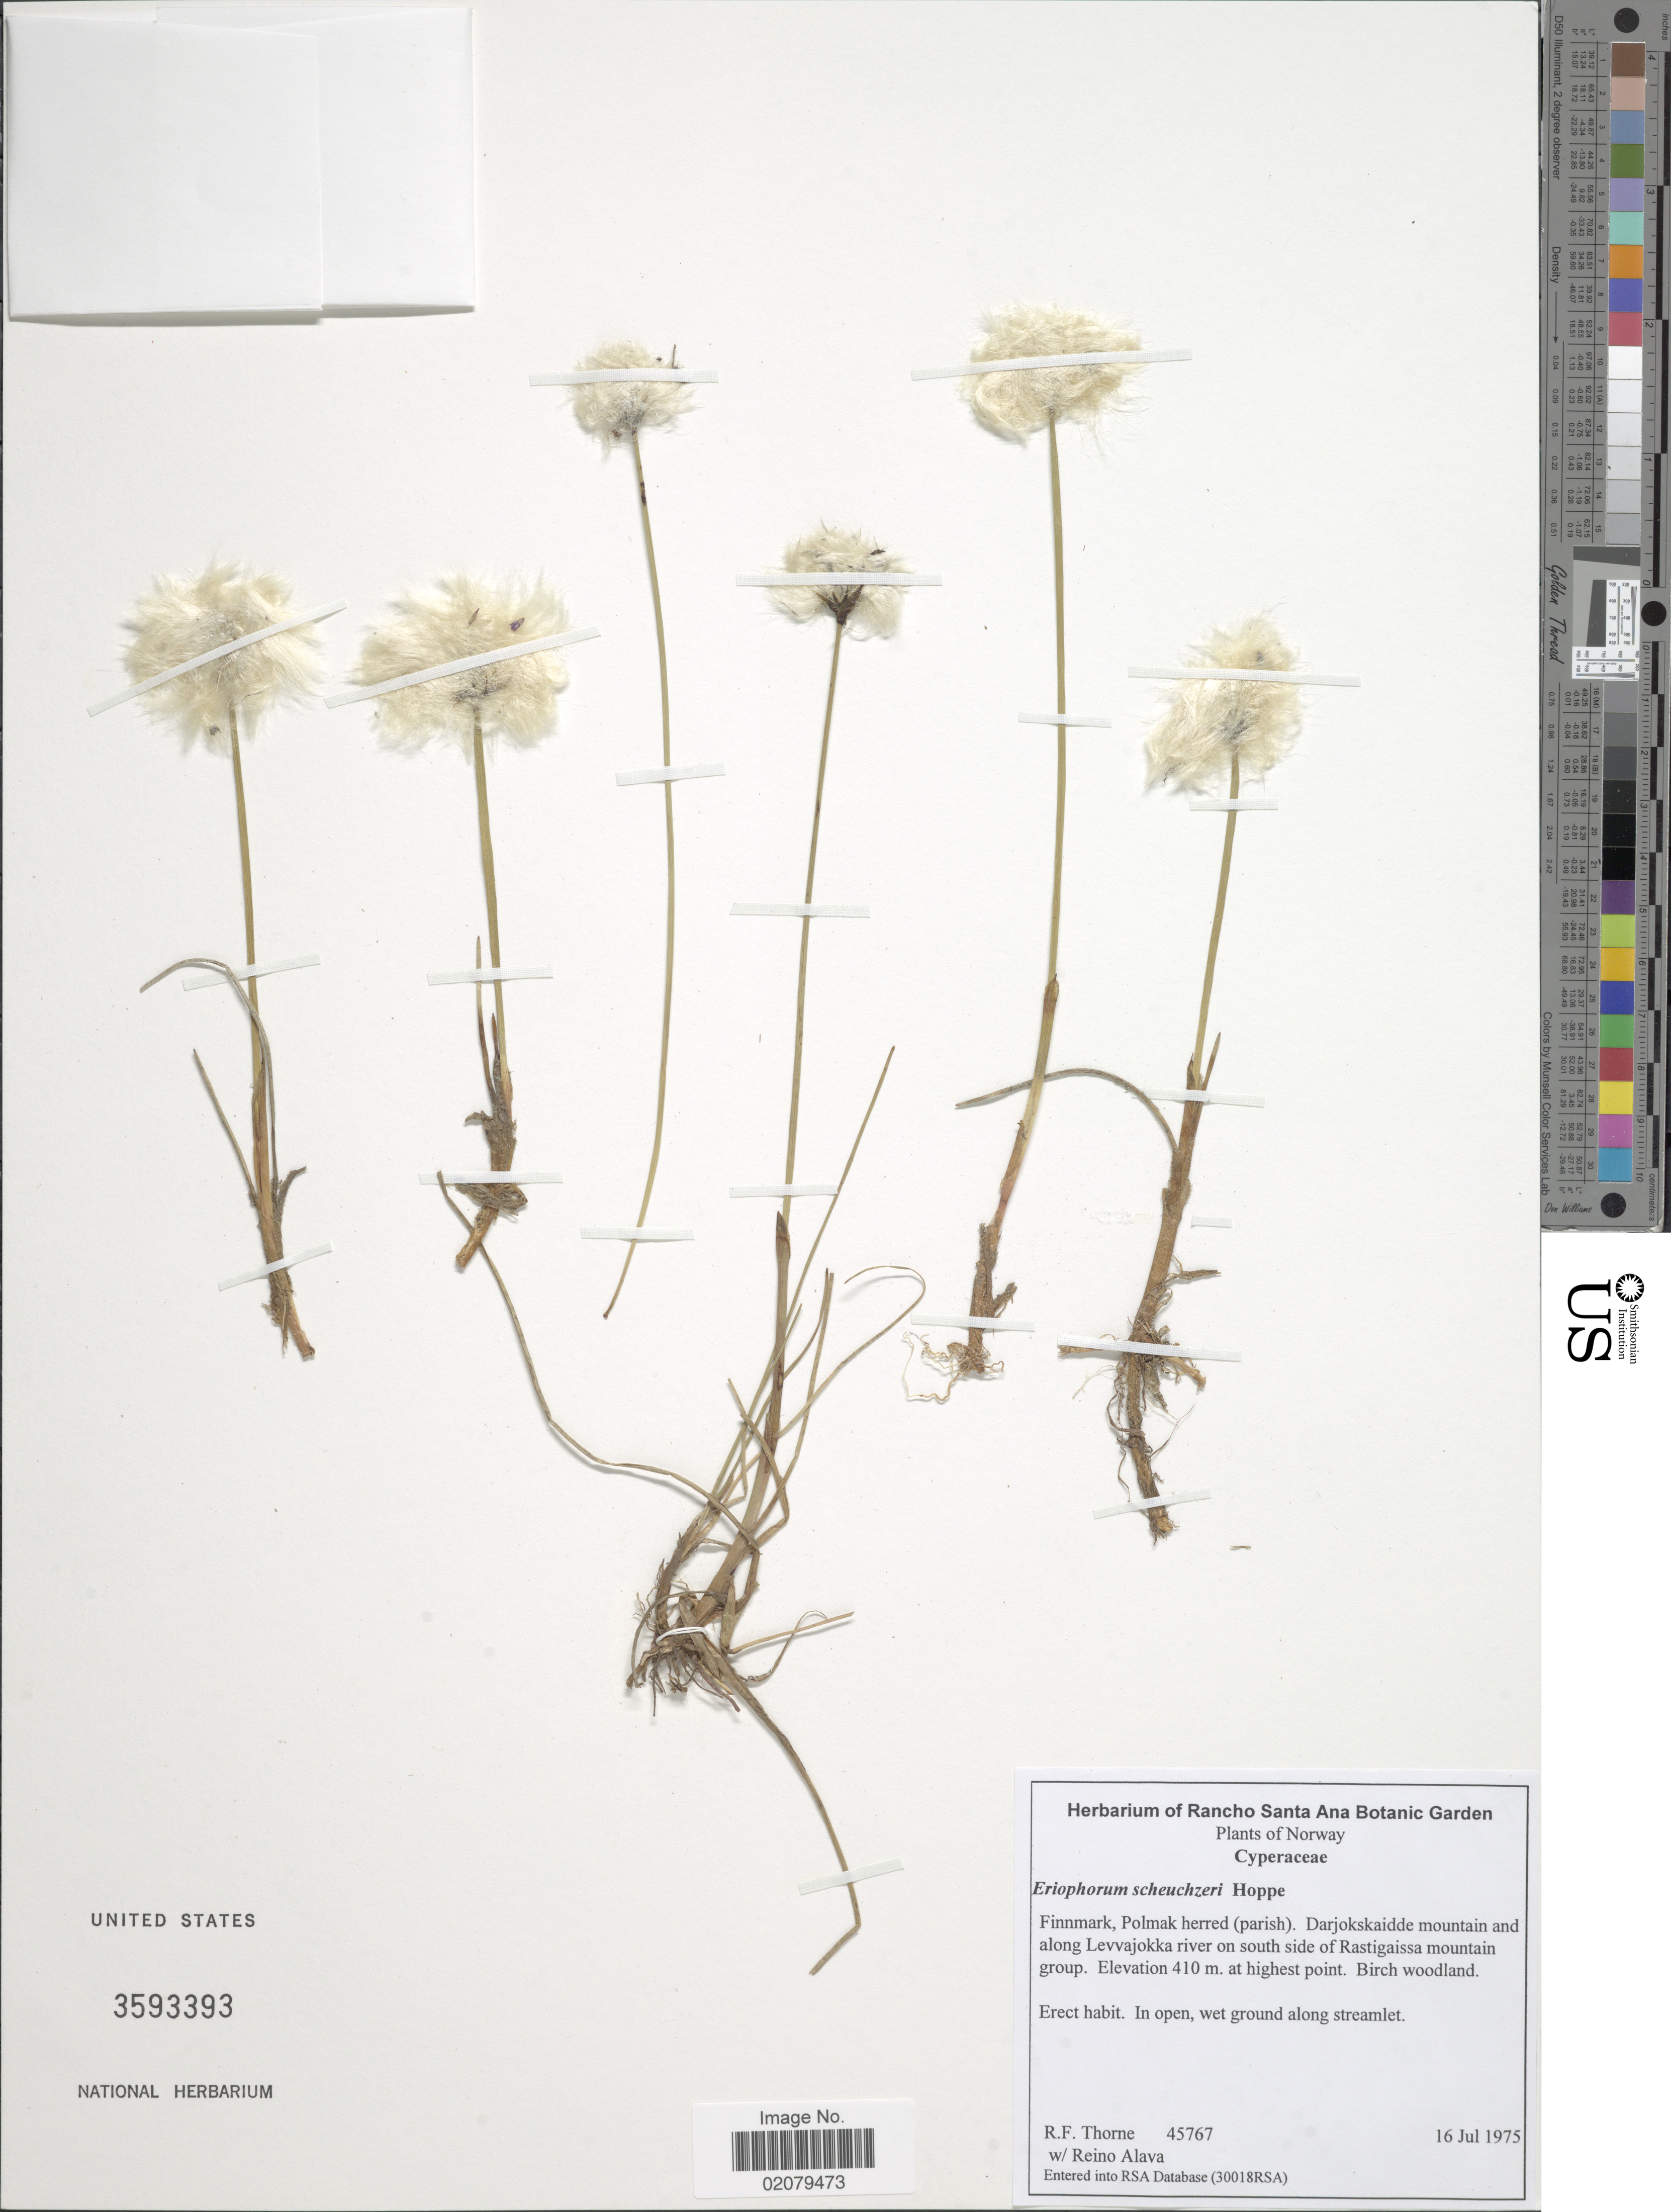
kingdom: Plantae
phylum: Tracheophyta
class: Liliopsida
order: Poales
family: Cyperaceae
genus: Eriophorum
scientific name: Eriophorum scheuchzeri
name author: Hoppe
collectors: R. F. Thorne & R. O. Alava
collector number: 45767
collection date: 1975-07-16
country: Norway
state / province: Finnmark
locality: Finnmark, Polmak herred (parish), Darjokskaidde mountain and along Levvajokka river on south side of Rastigaissa mountain group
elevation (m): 410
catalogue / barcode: US 3593393